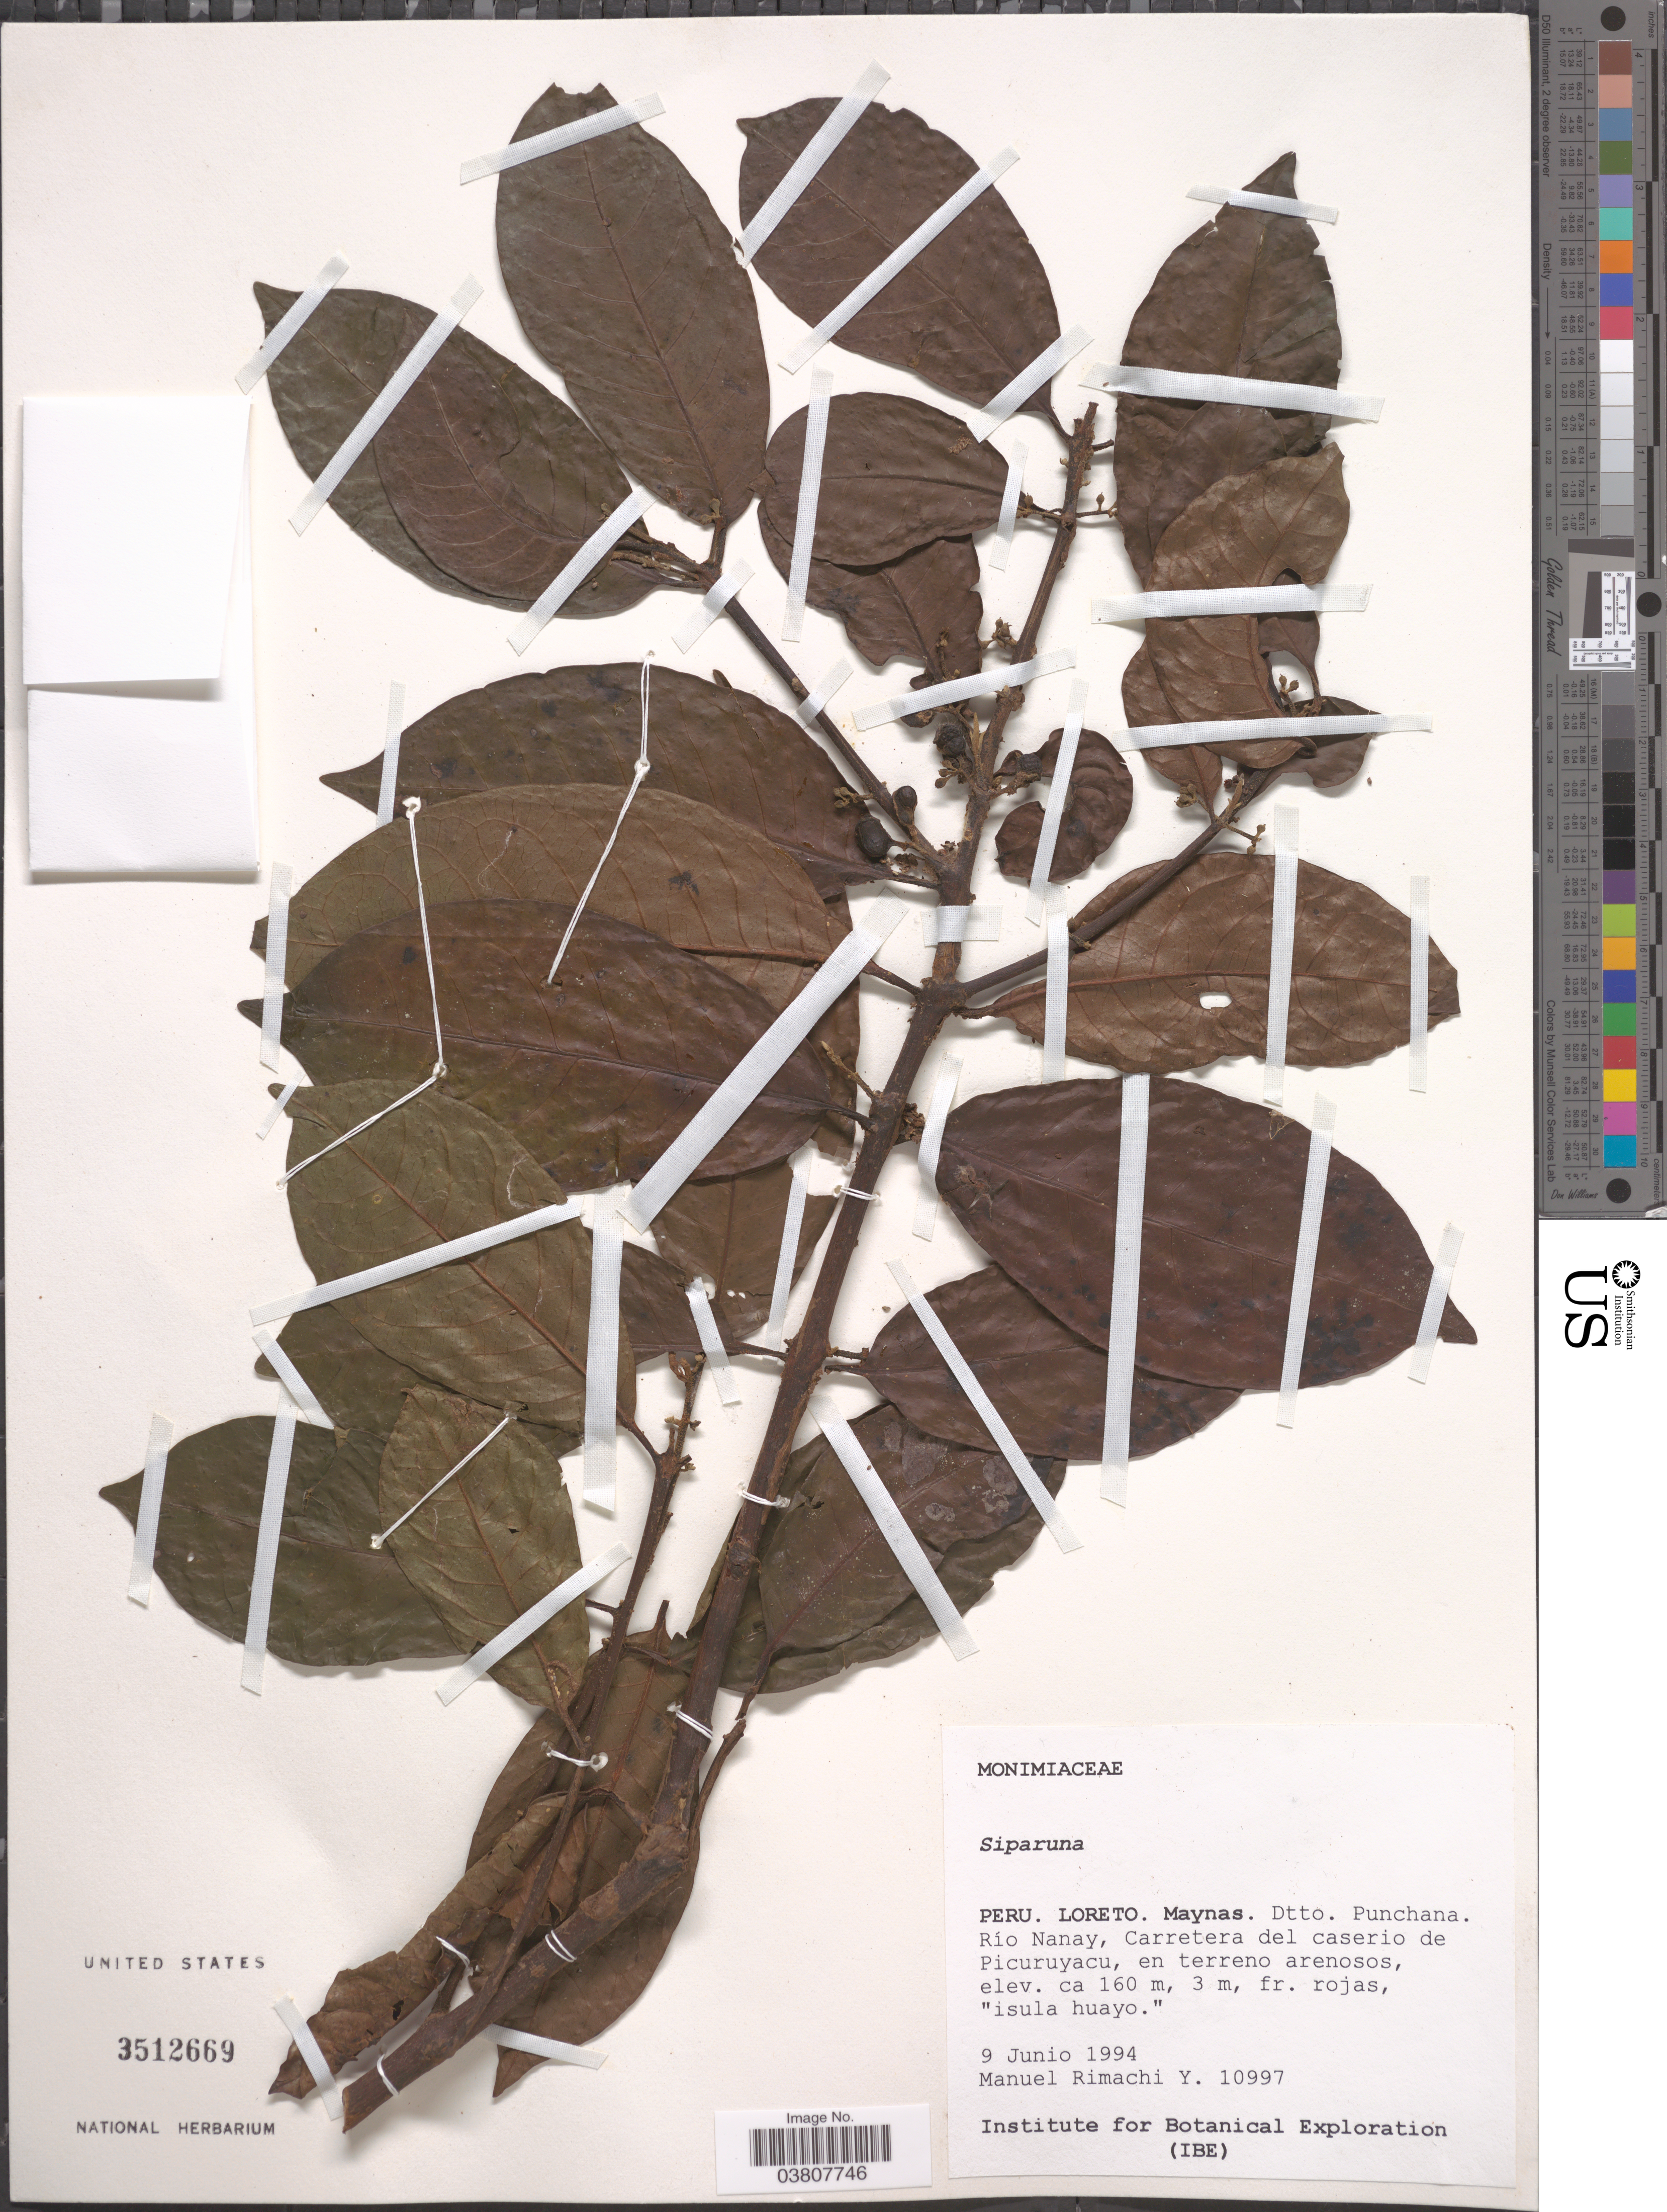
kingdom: Plantae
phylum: Tracheophyta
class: Magnoliopsida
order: Laurales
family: Siparunaceae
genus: Siparuna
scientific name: Siparuna sp.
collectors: M. Rimachi Y.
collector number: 10997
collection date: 1994-06-09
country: Peru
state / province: Loreto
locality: Maynas. Dtto. Punchana. Río Nanay, Carretera del caserio de Picuruyacu, en terreno arenosos.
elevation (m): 160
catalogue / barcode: US 3512669